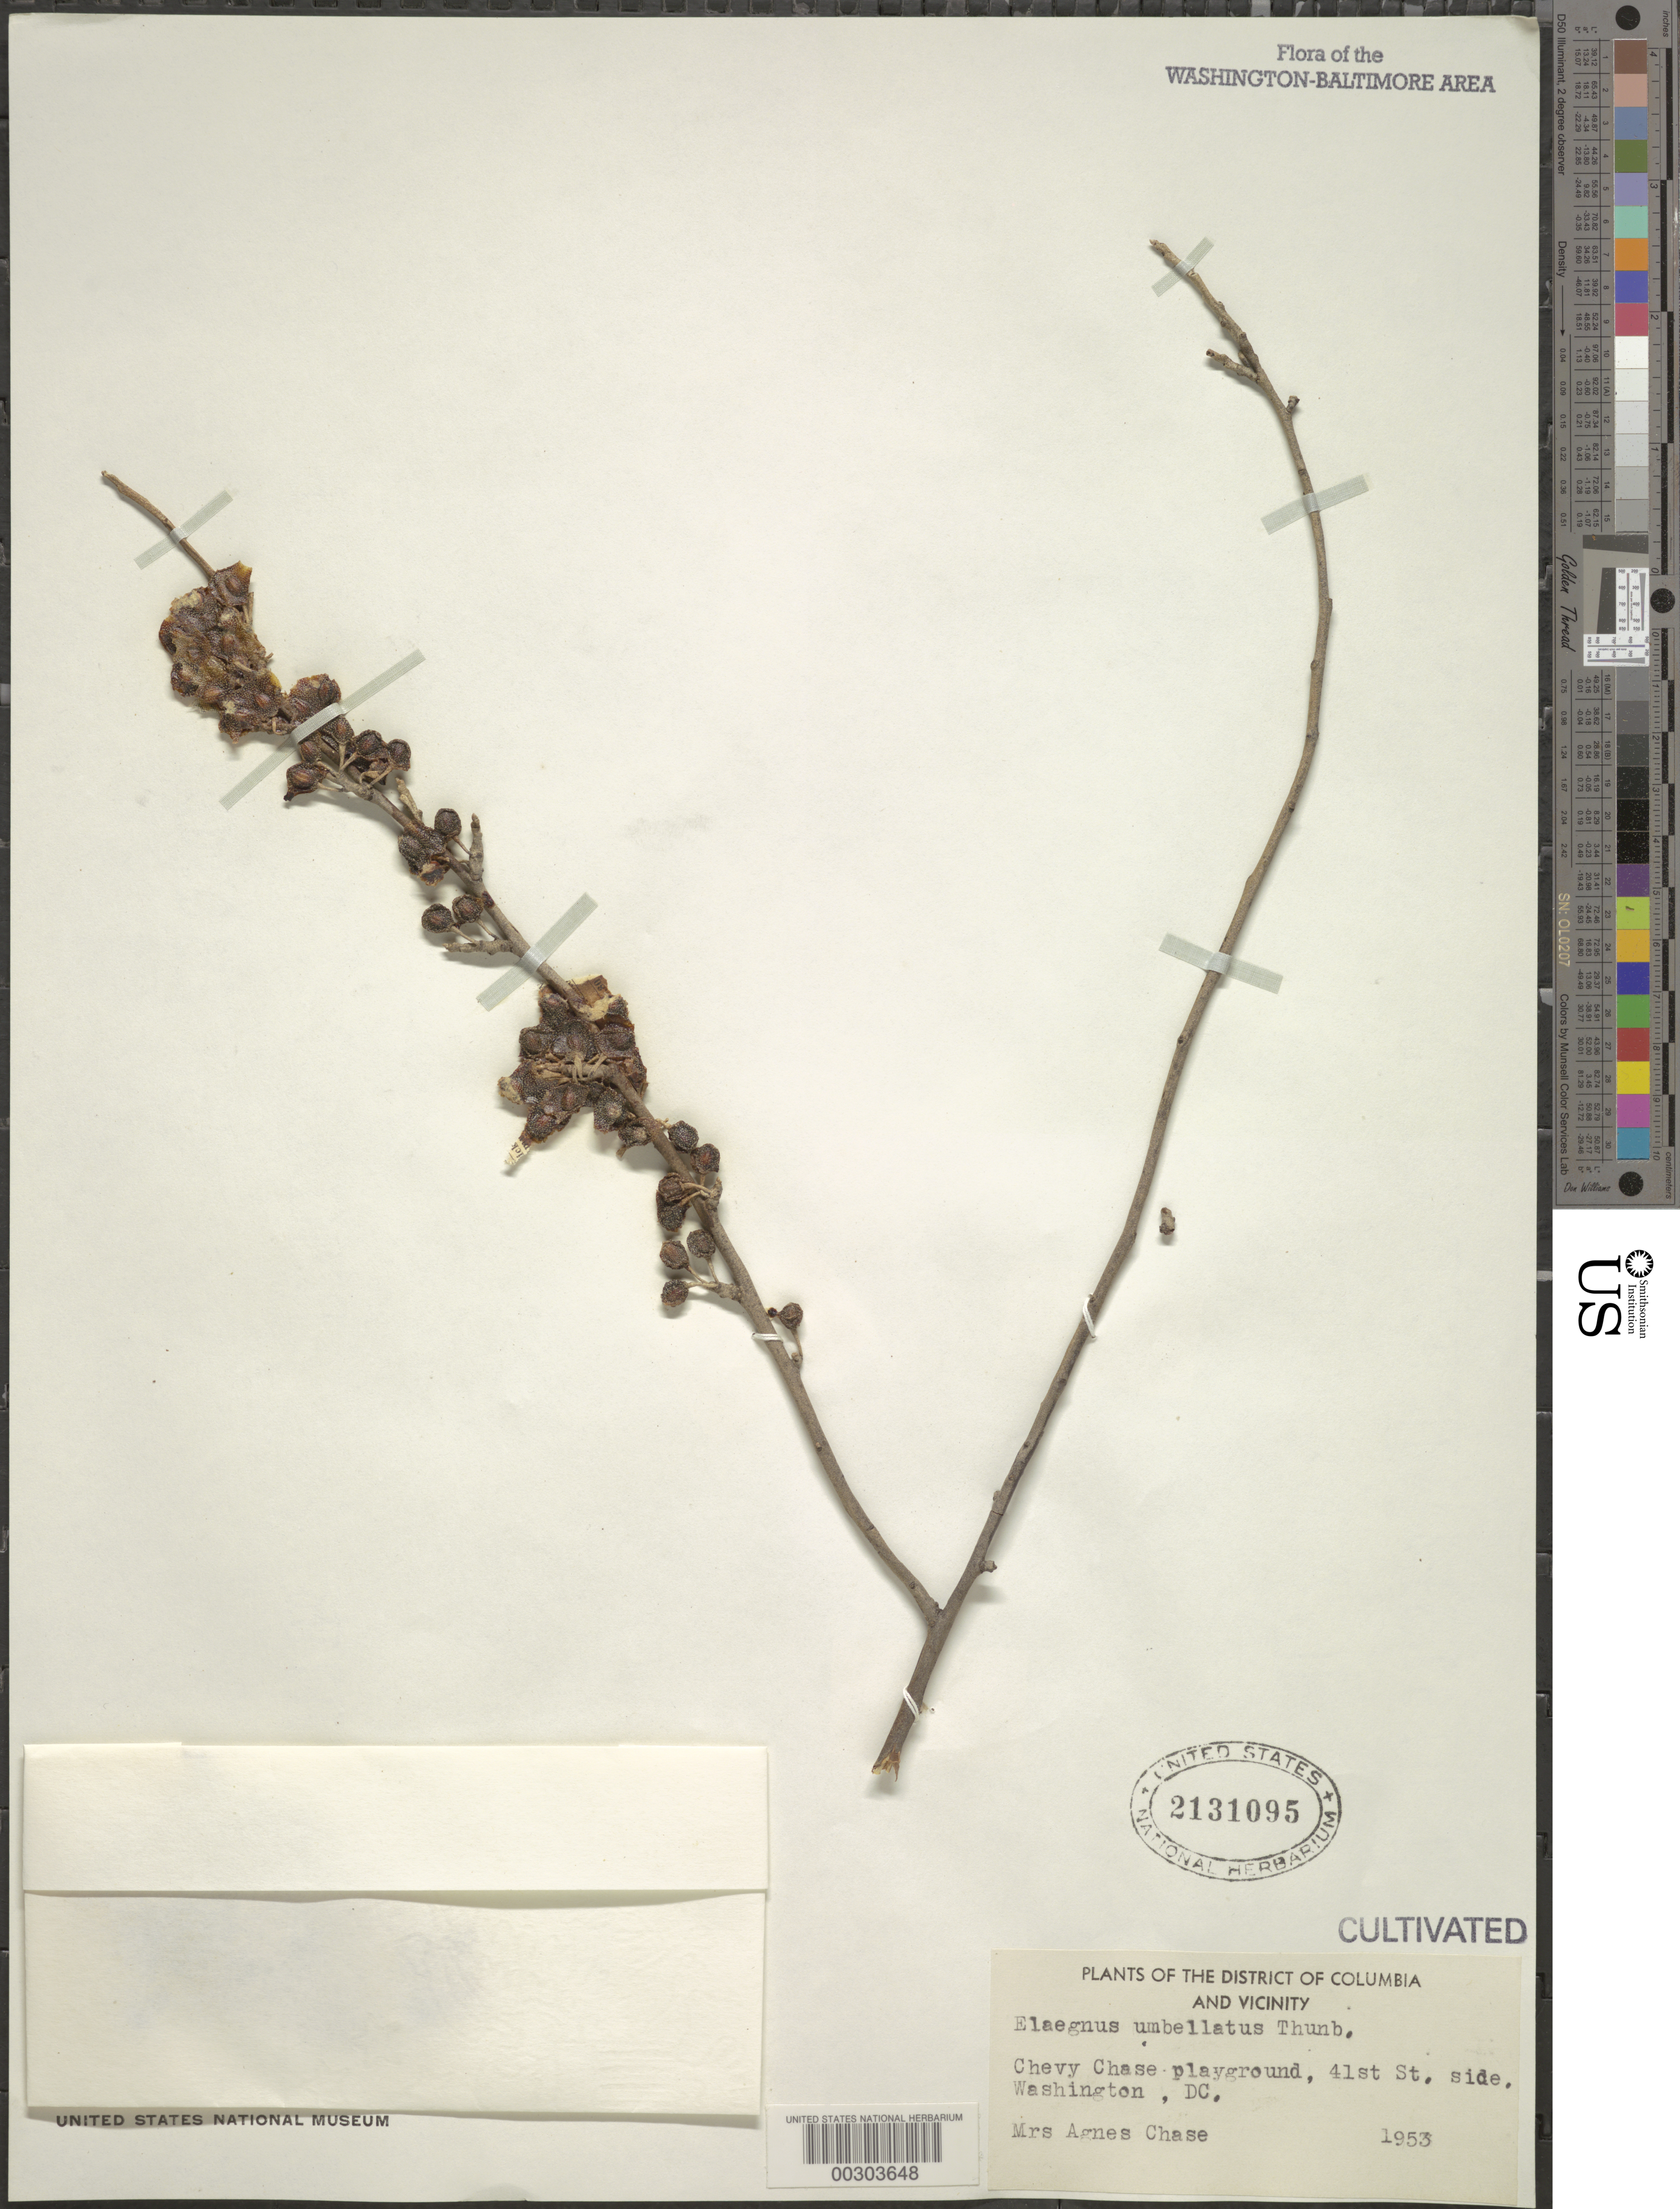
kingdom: Plantae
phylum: Tracheophyta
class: Magnoliopsida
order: Rosales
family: Elaeagnaceae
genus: Elaeagnus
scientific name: Elaeagnus umbellata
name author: Thunb.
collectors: A. Chase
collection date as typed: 1953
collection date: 1953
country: United States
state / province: District of Columbia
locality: Chevy Chase Playground 41 St. side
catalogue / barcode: US 2131095